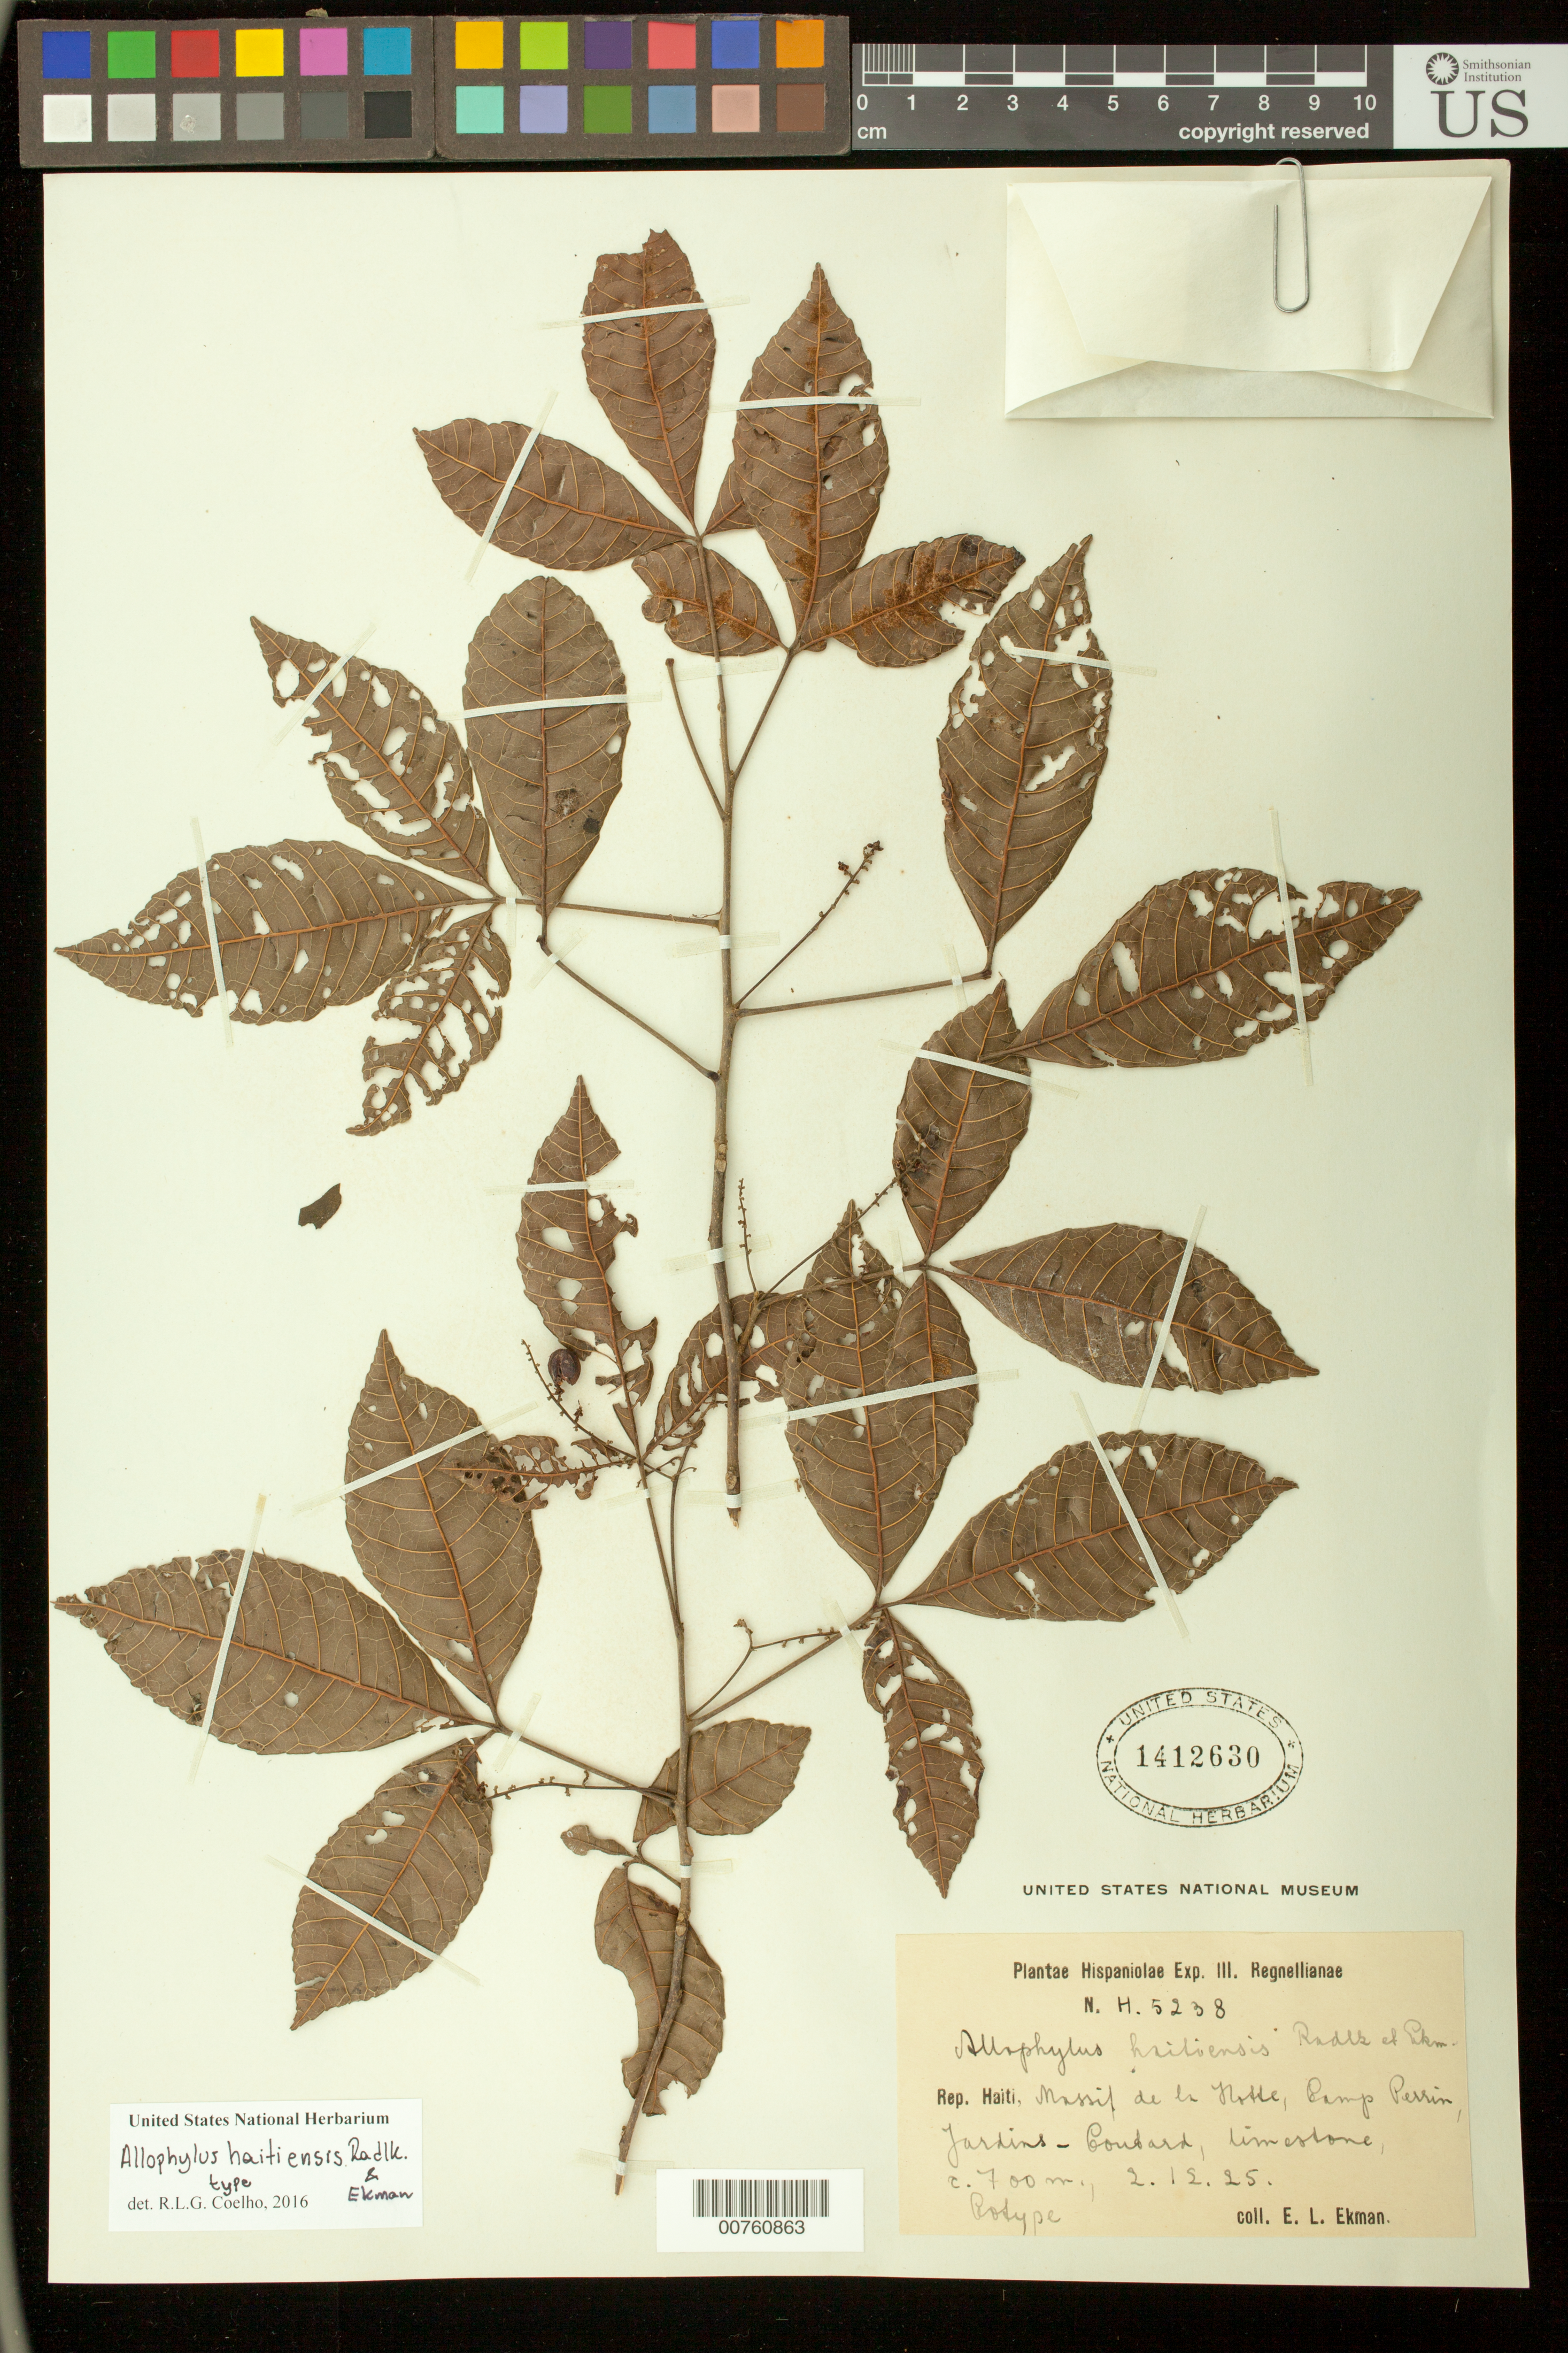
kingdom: Plantae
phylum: Tracheophyta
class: Magnoliopsida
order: Sapindales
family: Sapindaceae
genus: Allophylus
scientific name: Allophylus haitiensis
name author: Radlk. & Ekman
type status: Isotype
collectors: E. L. Ekman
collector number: H 5238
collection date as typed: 02 Dec 1925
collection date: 1925-12-02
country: Haiti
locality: Massif de la Hotte, Camp Perrin, Jardins-Coudart.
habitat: Limestone.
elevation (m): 700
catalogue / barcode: US 1412630